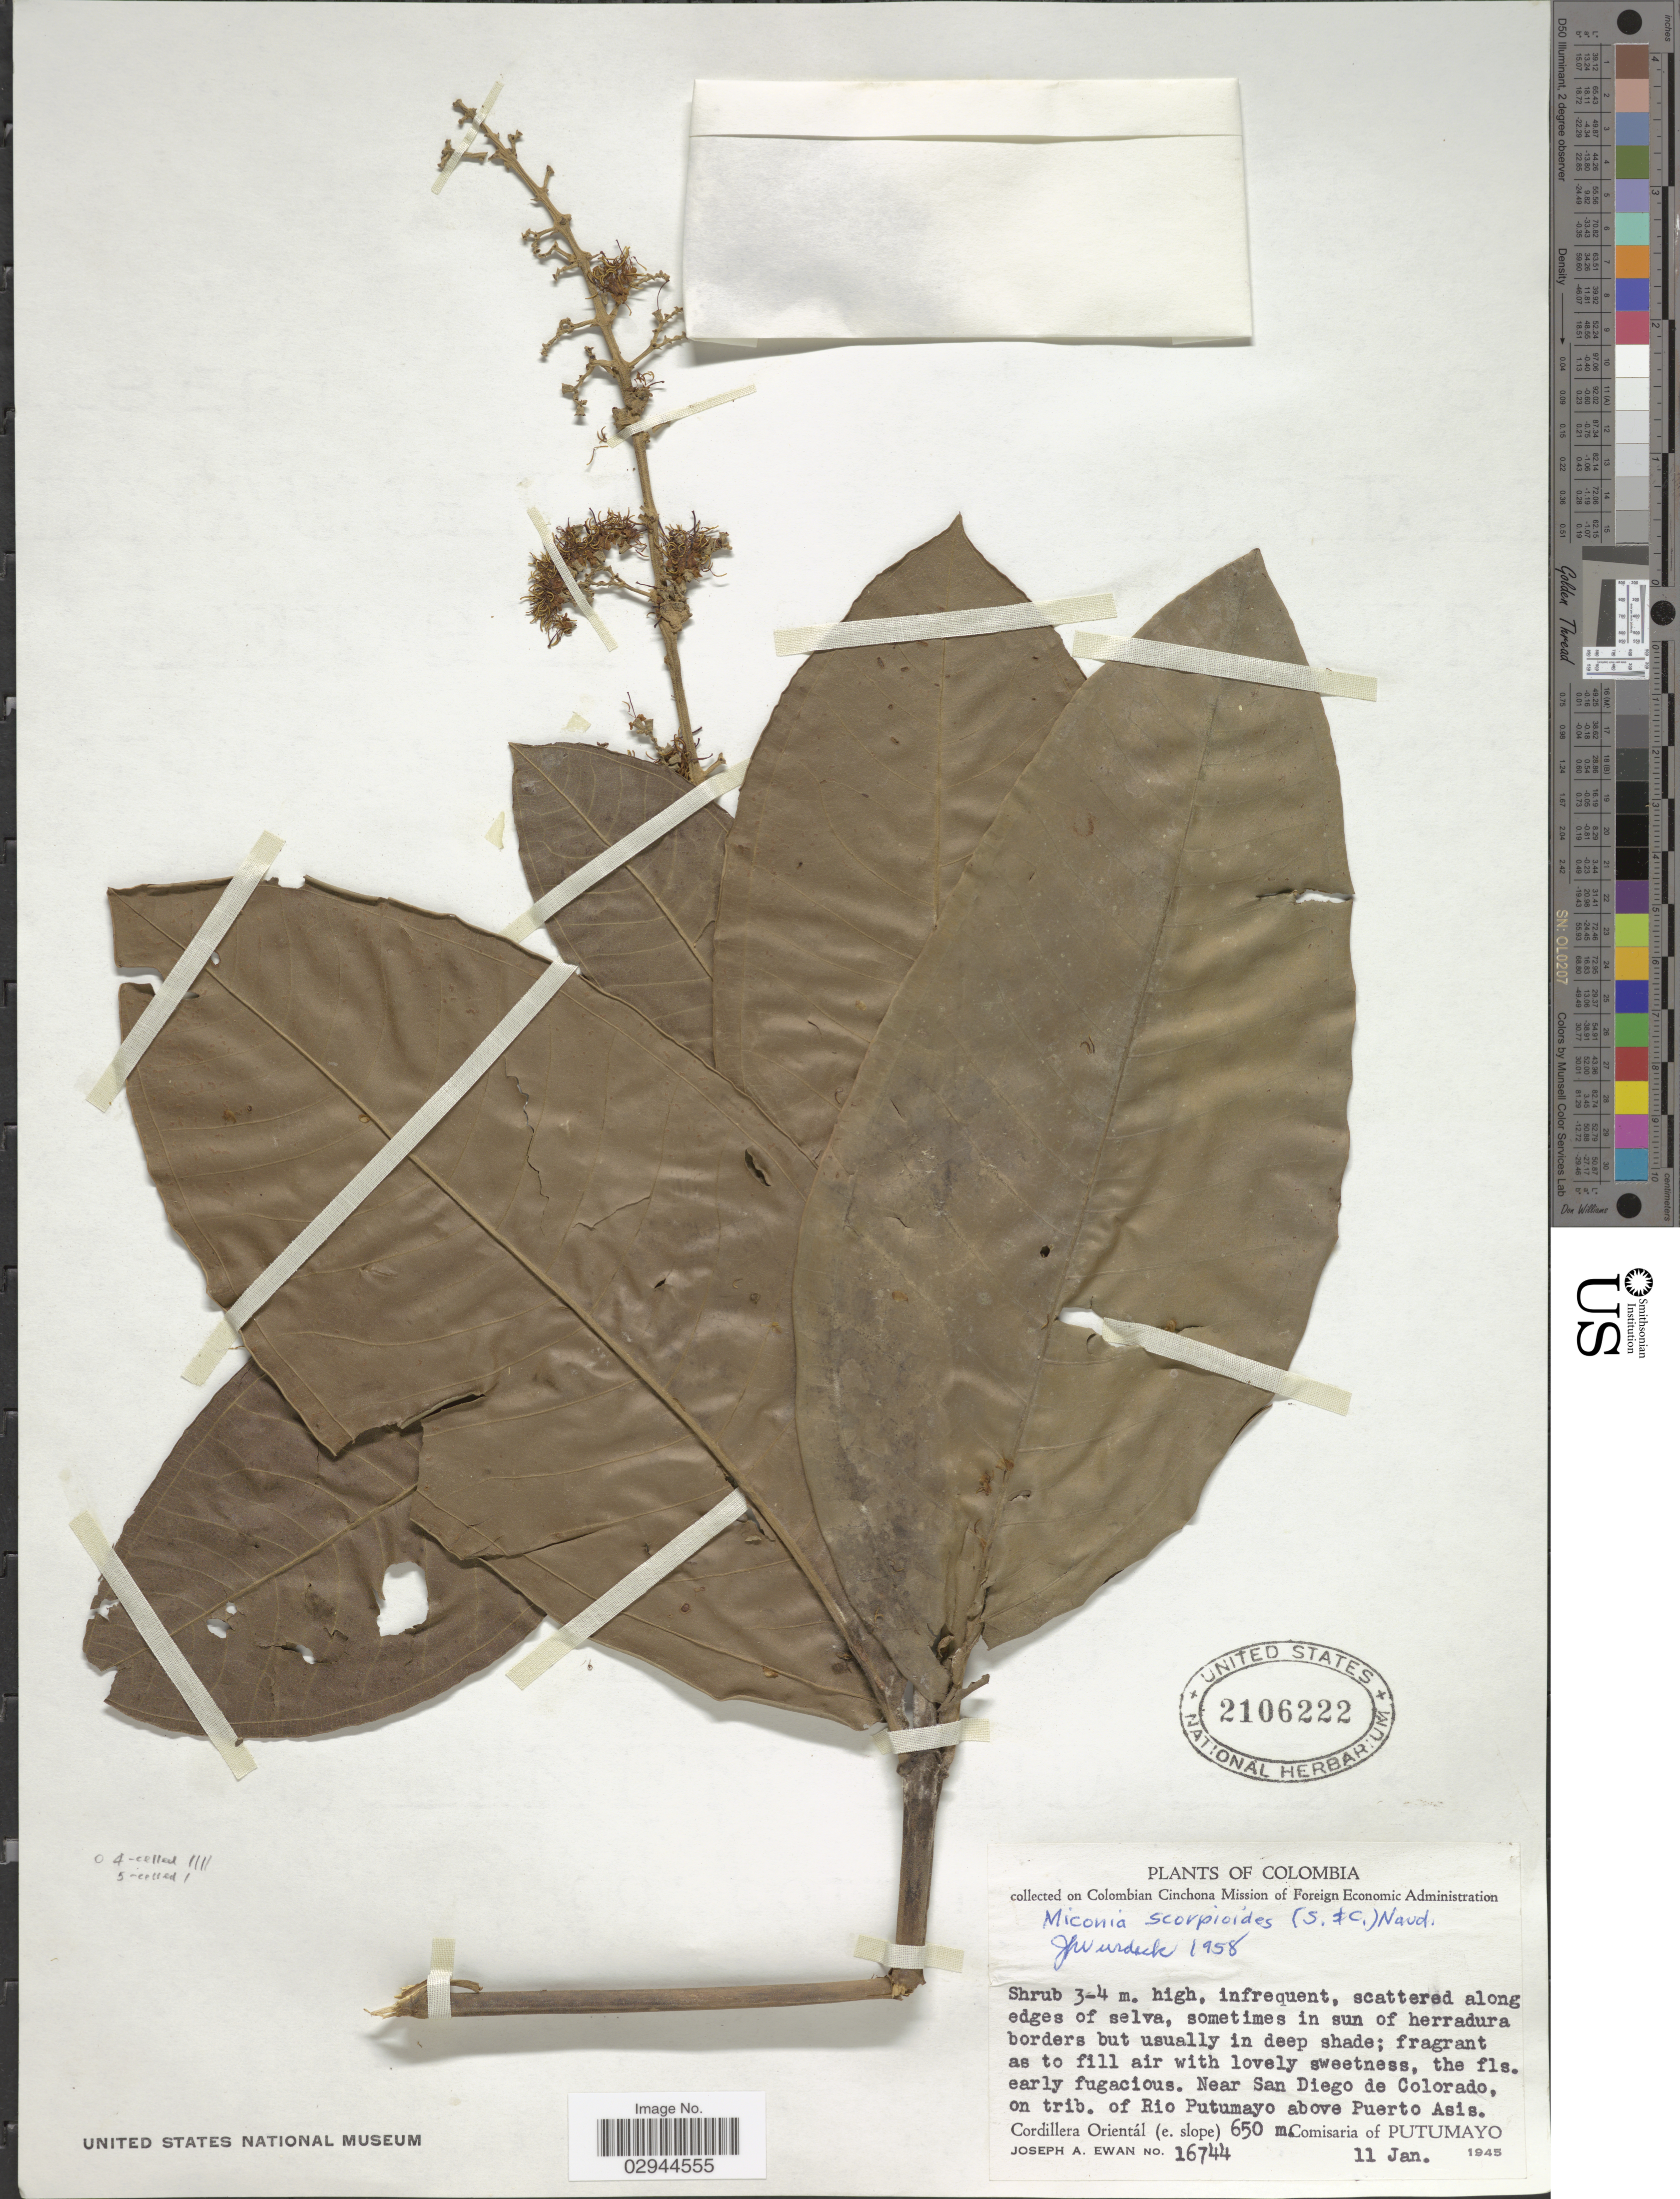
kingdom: Plantae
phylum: Tracheophyta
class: Magnoliopsida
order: Myrtales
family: Melastomataceae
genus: Miconia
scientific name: Miconia trinervia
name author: (Sw.) D. Don ex Loudon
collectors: J. A. Ewan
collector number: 16744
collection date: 1945-01-11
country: Colombia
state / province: Putumayo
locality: Near San Diego de Colorado, on trib. of Rio Putumayo above Puerto Asis, Cordillera Orientál (e. slope), Comisaria of Putumayo.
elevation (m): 650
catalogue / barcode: US 2106222